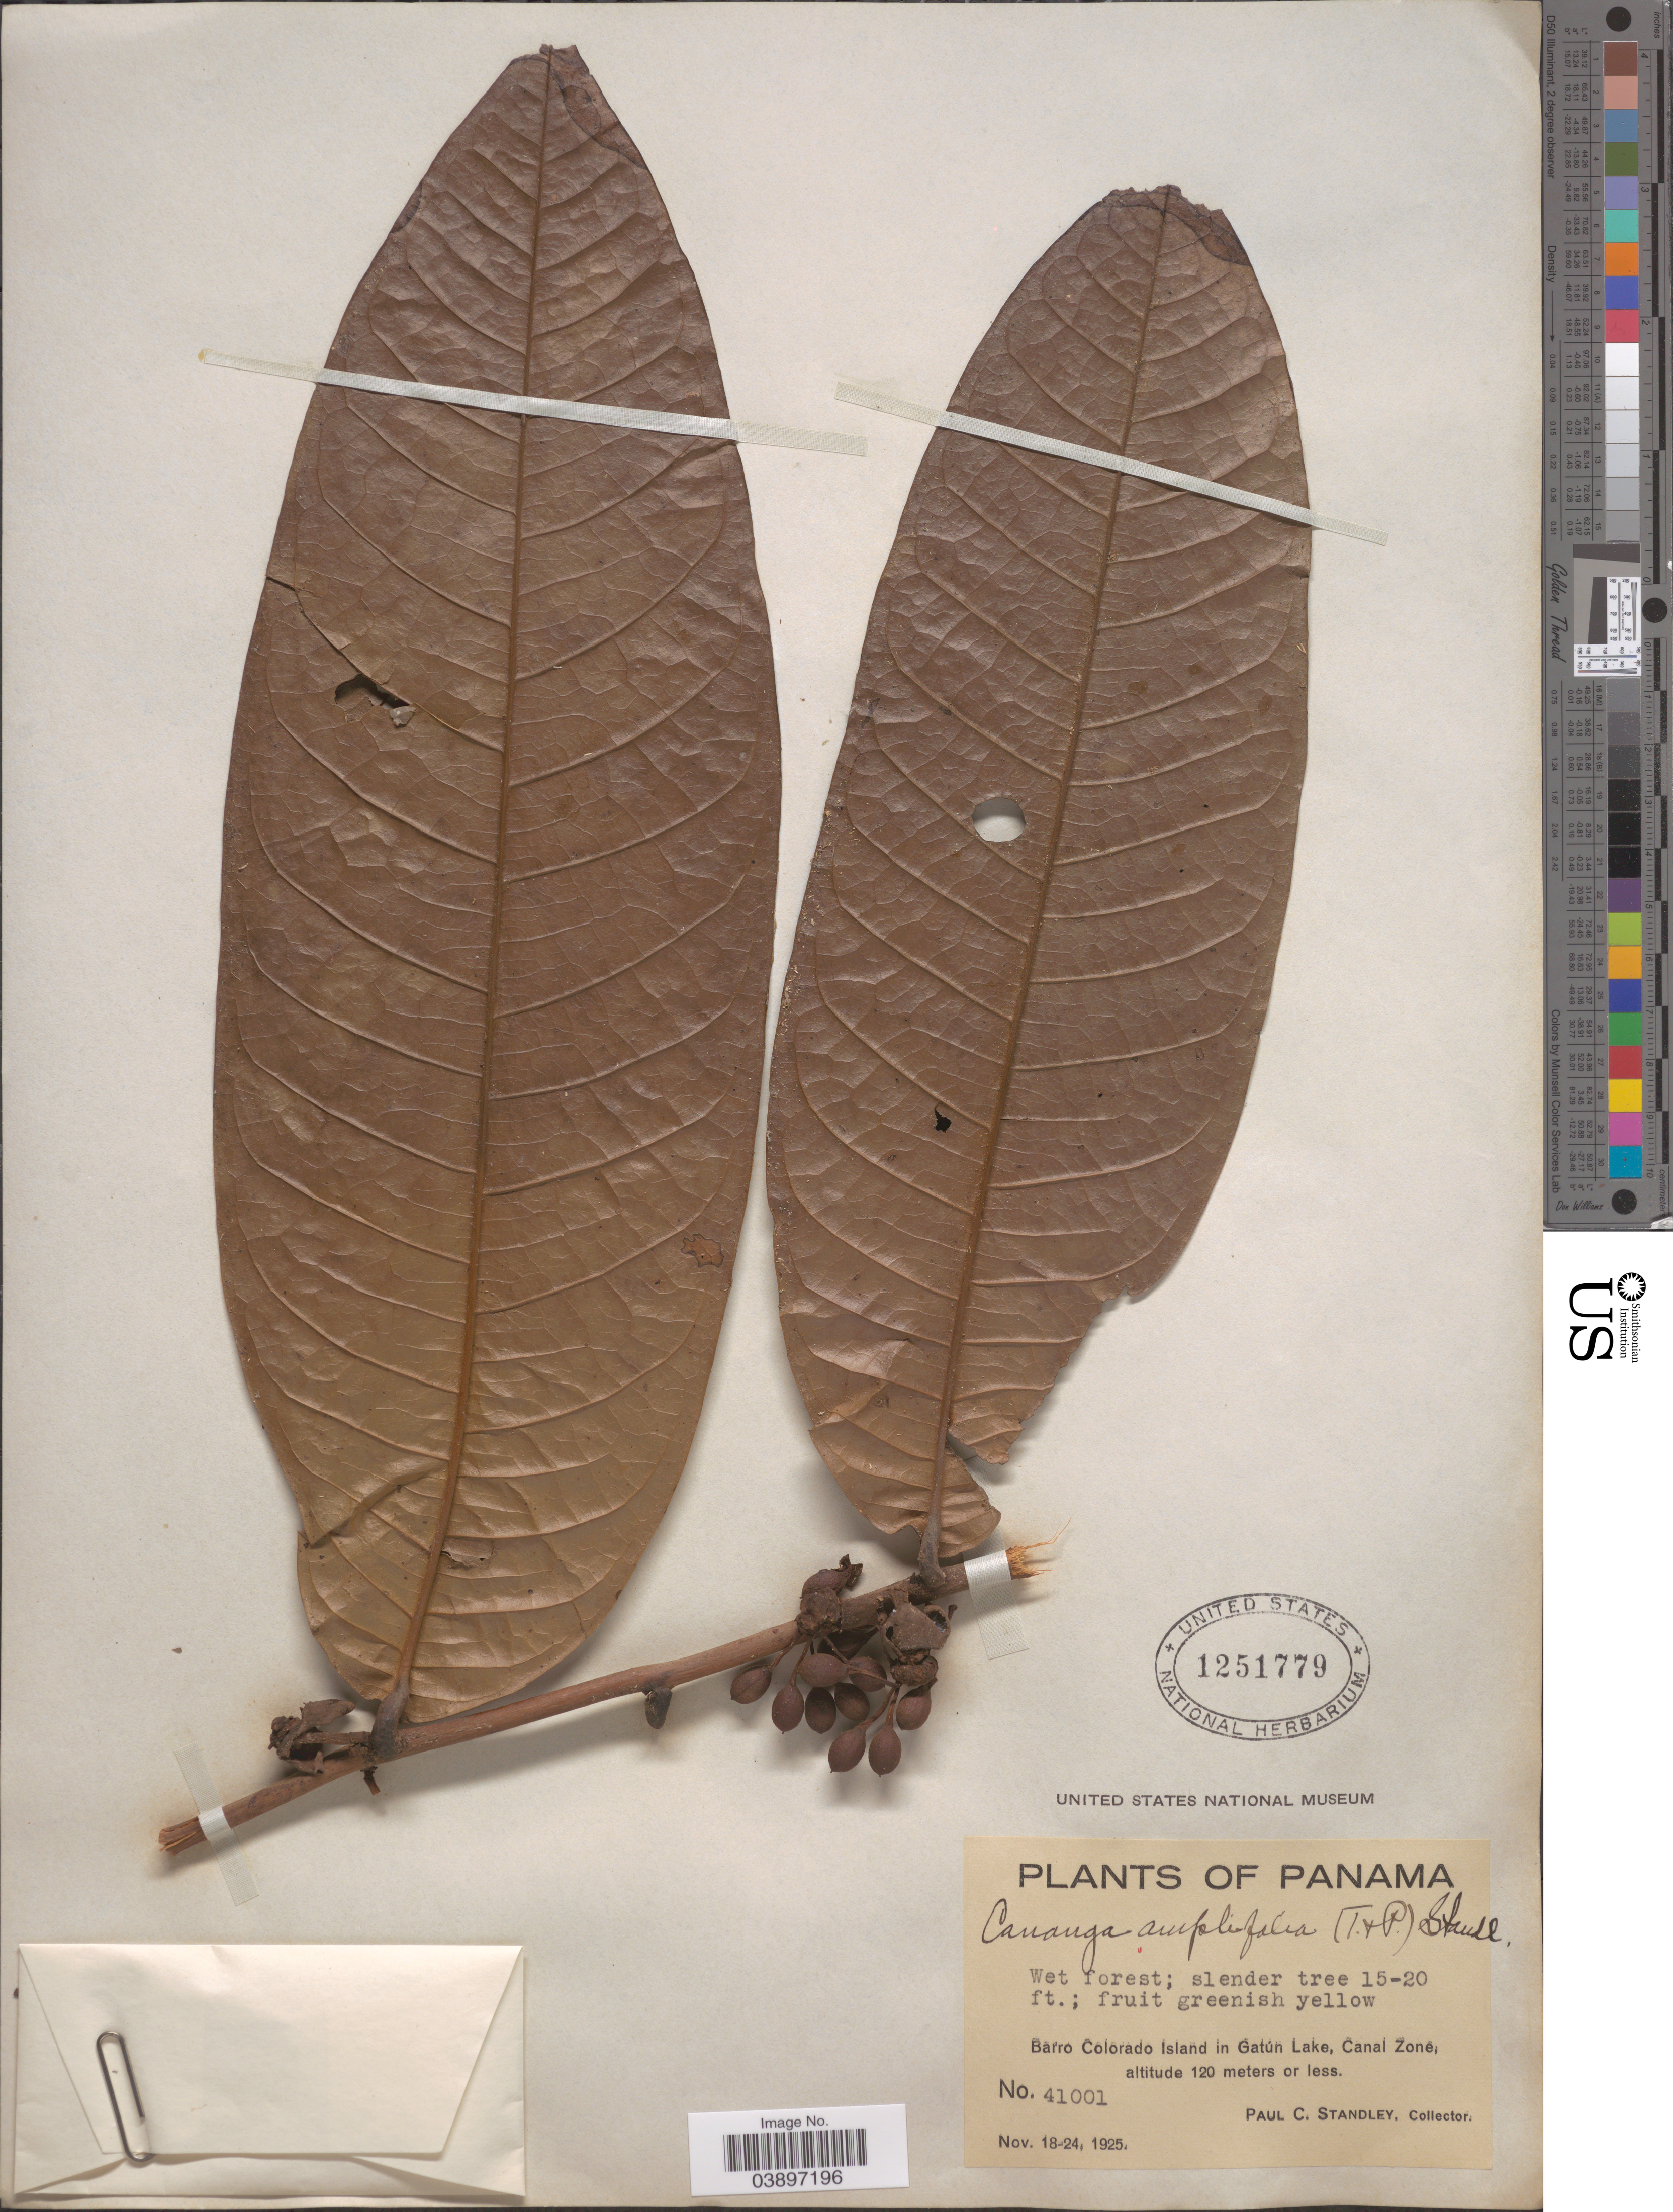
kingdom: Plantae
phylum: Tracheophyta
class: Magnoliopsida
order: Magnoliales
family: Annonaceae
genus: Guatteria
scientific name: Guatteria amplifolia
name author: Triana & Planch.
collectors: P. C. Standley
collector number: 41001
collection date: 1925-11-18/1925-11-24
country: Panama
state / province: Panamá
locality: Barro Colorado Island in Gatún Lake, Canal Zone.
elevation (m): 120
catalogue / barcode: US 1251779